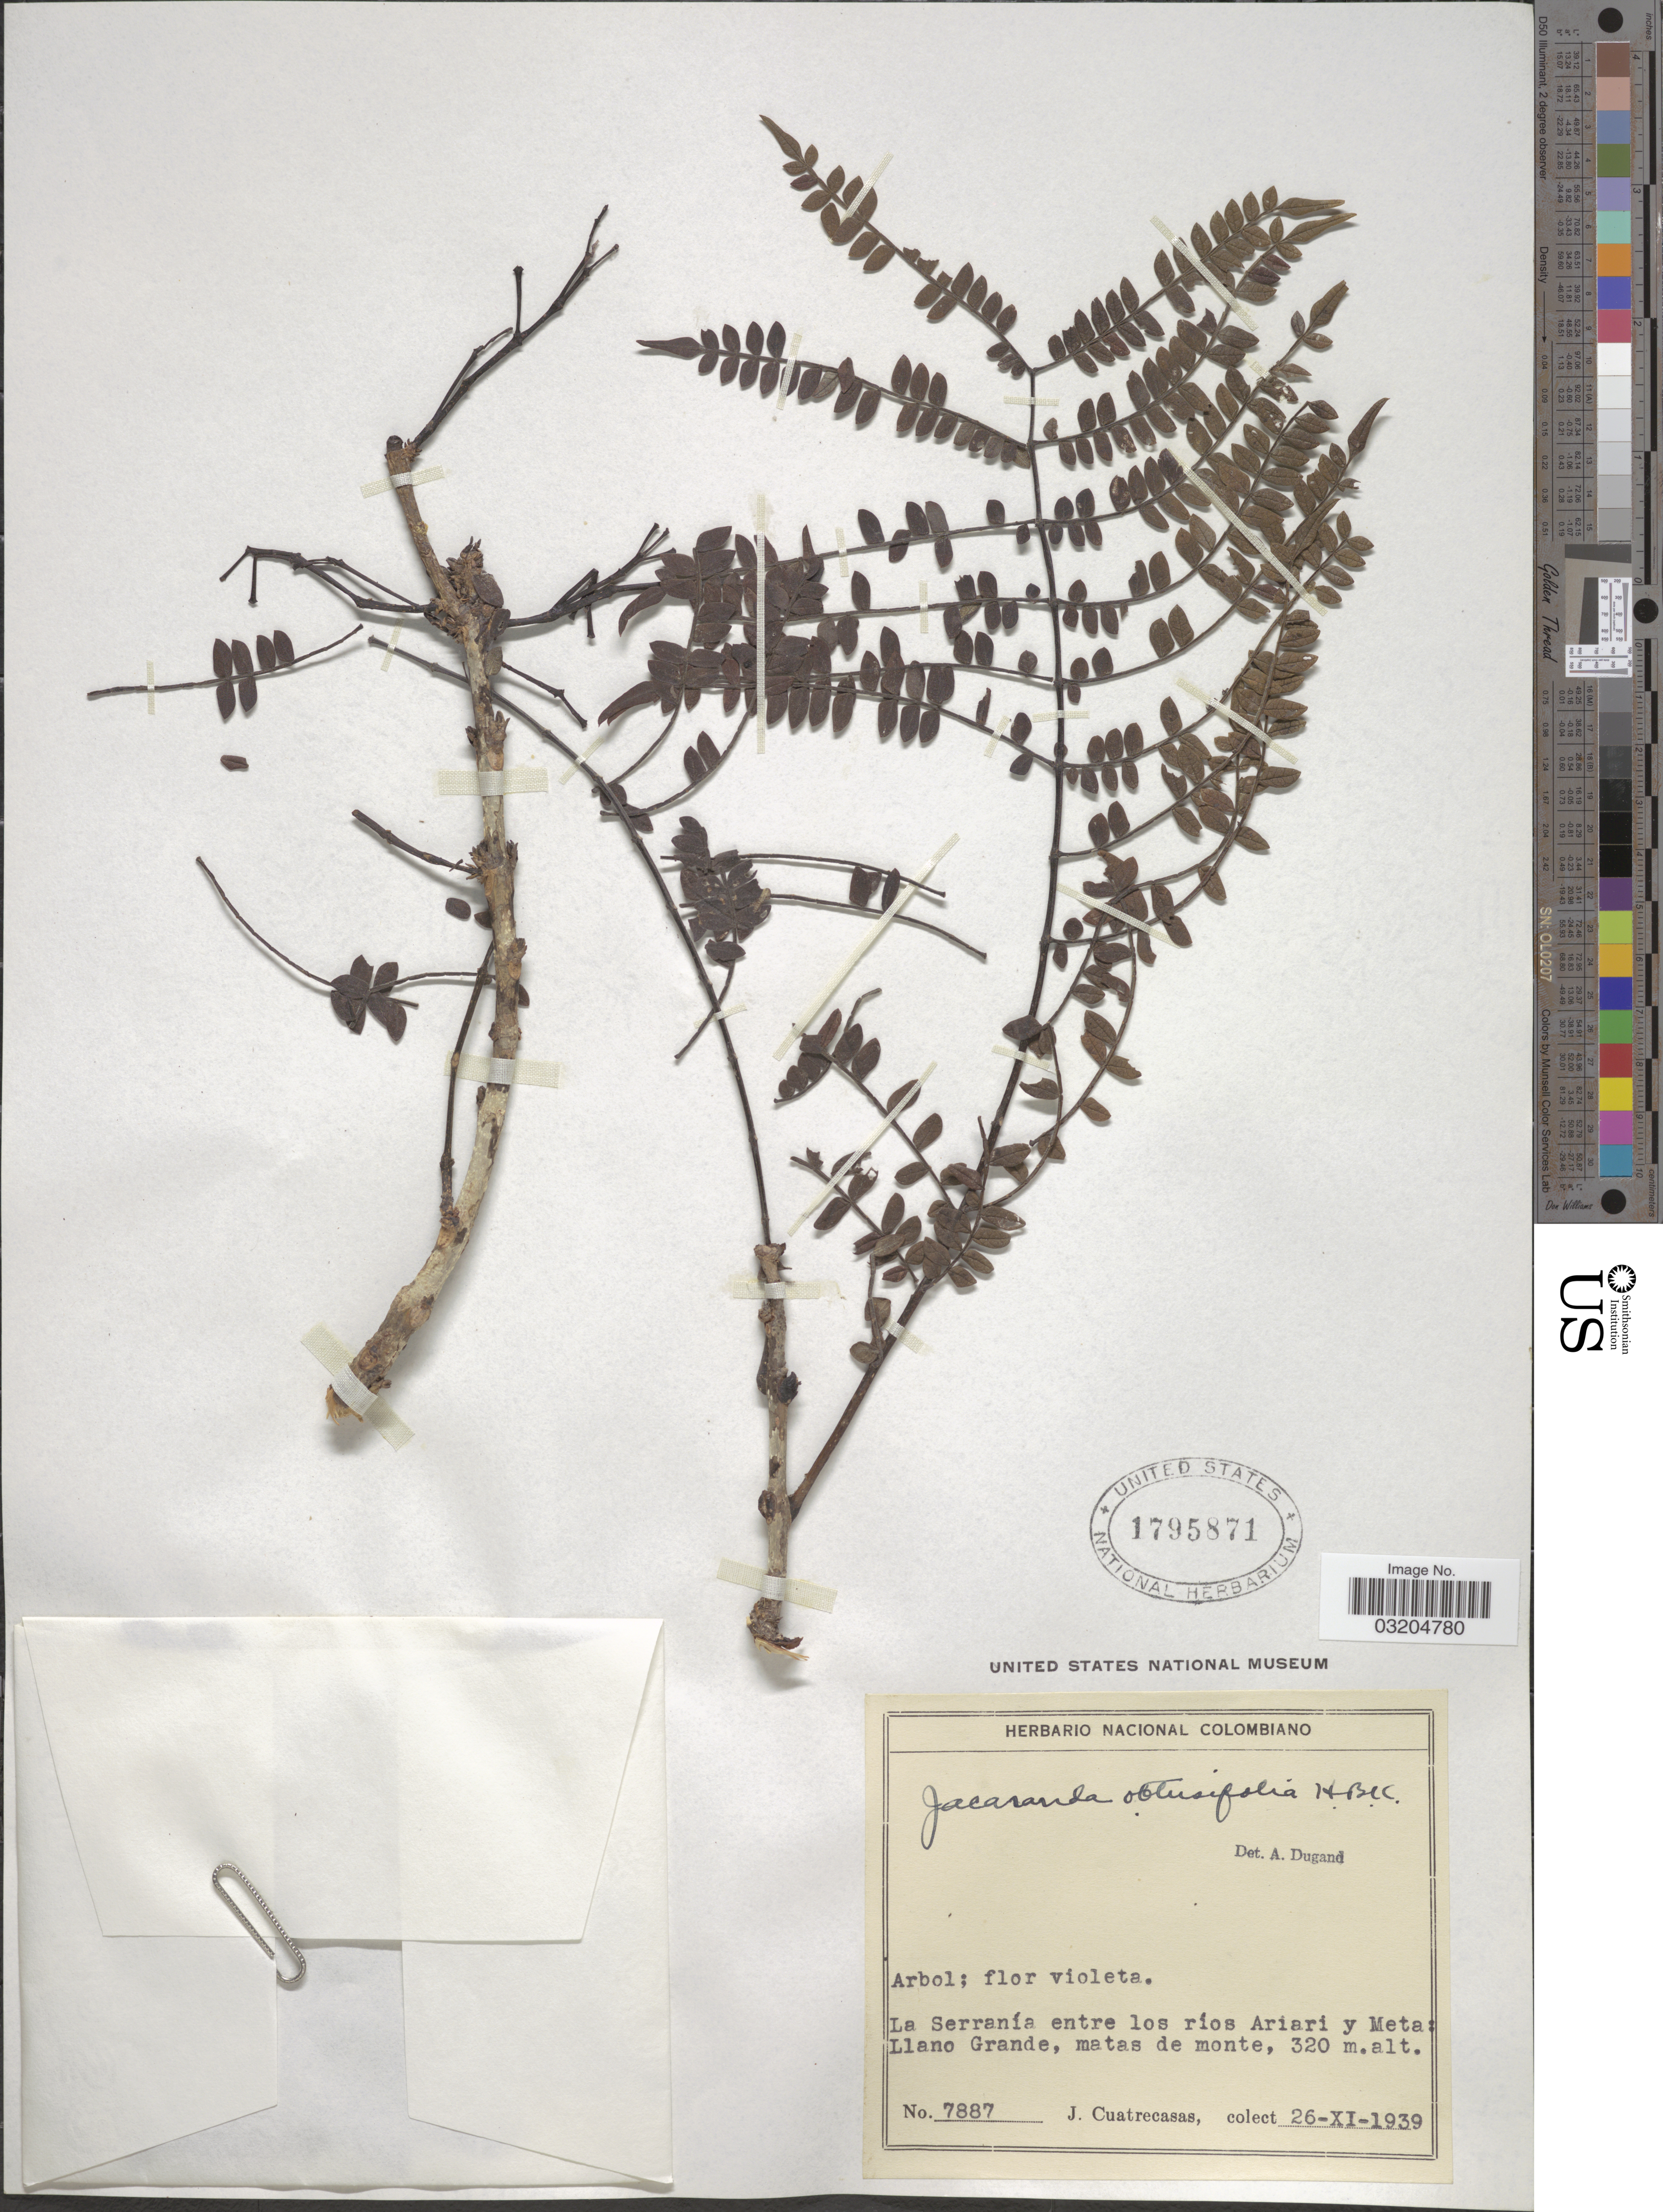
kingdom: Plantae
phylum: Tracheophyta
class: Magnoliopsida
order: Lamiales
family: Bignoniaceae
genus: Jacaranda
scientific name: Jacaranda obtusifolia subsp. obtusifolia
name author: Bonpl.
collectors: J. Cuatrecasas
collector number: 7887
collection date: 1939-11-26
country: Colombia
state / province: Meta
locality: La Serranía entre los ríos Ariari y Meta: Llano Grande, matas de monte.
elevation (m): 320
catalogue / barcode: US 1795871